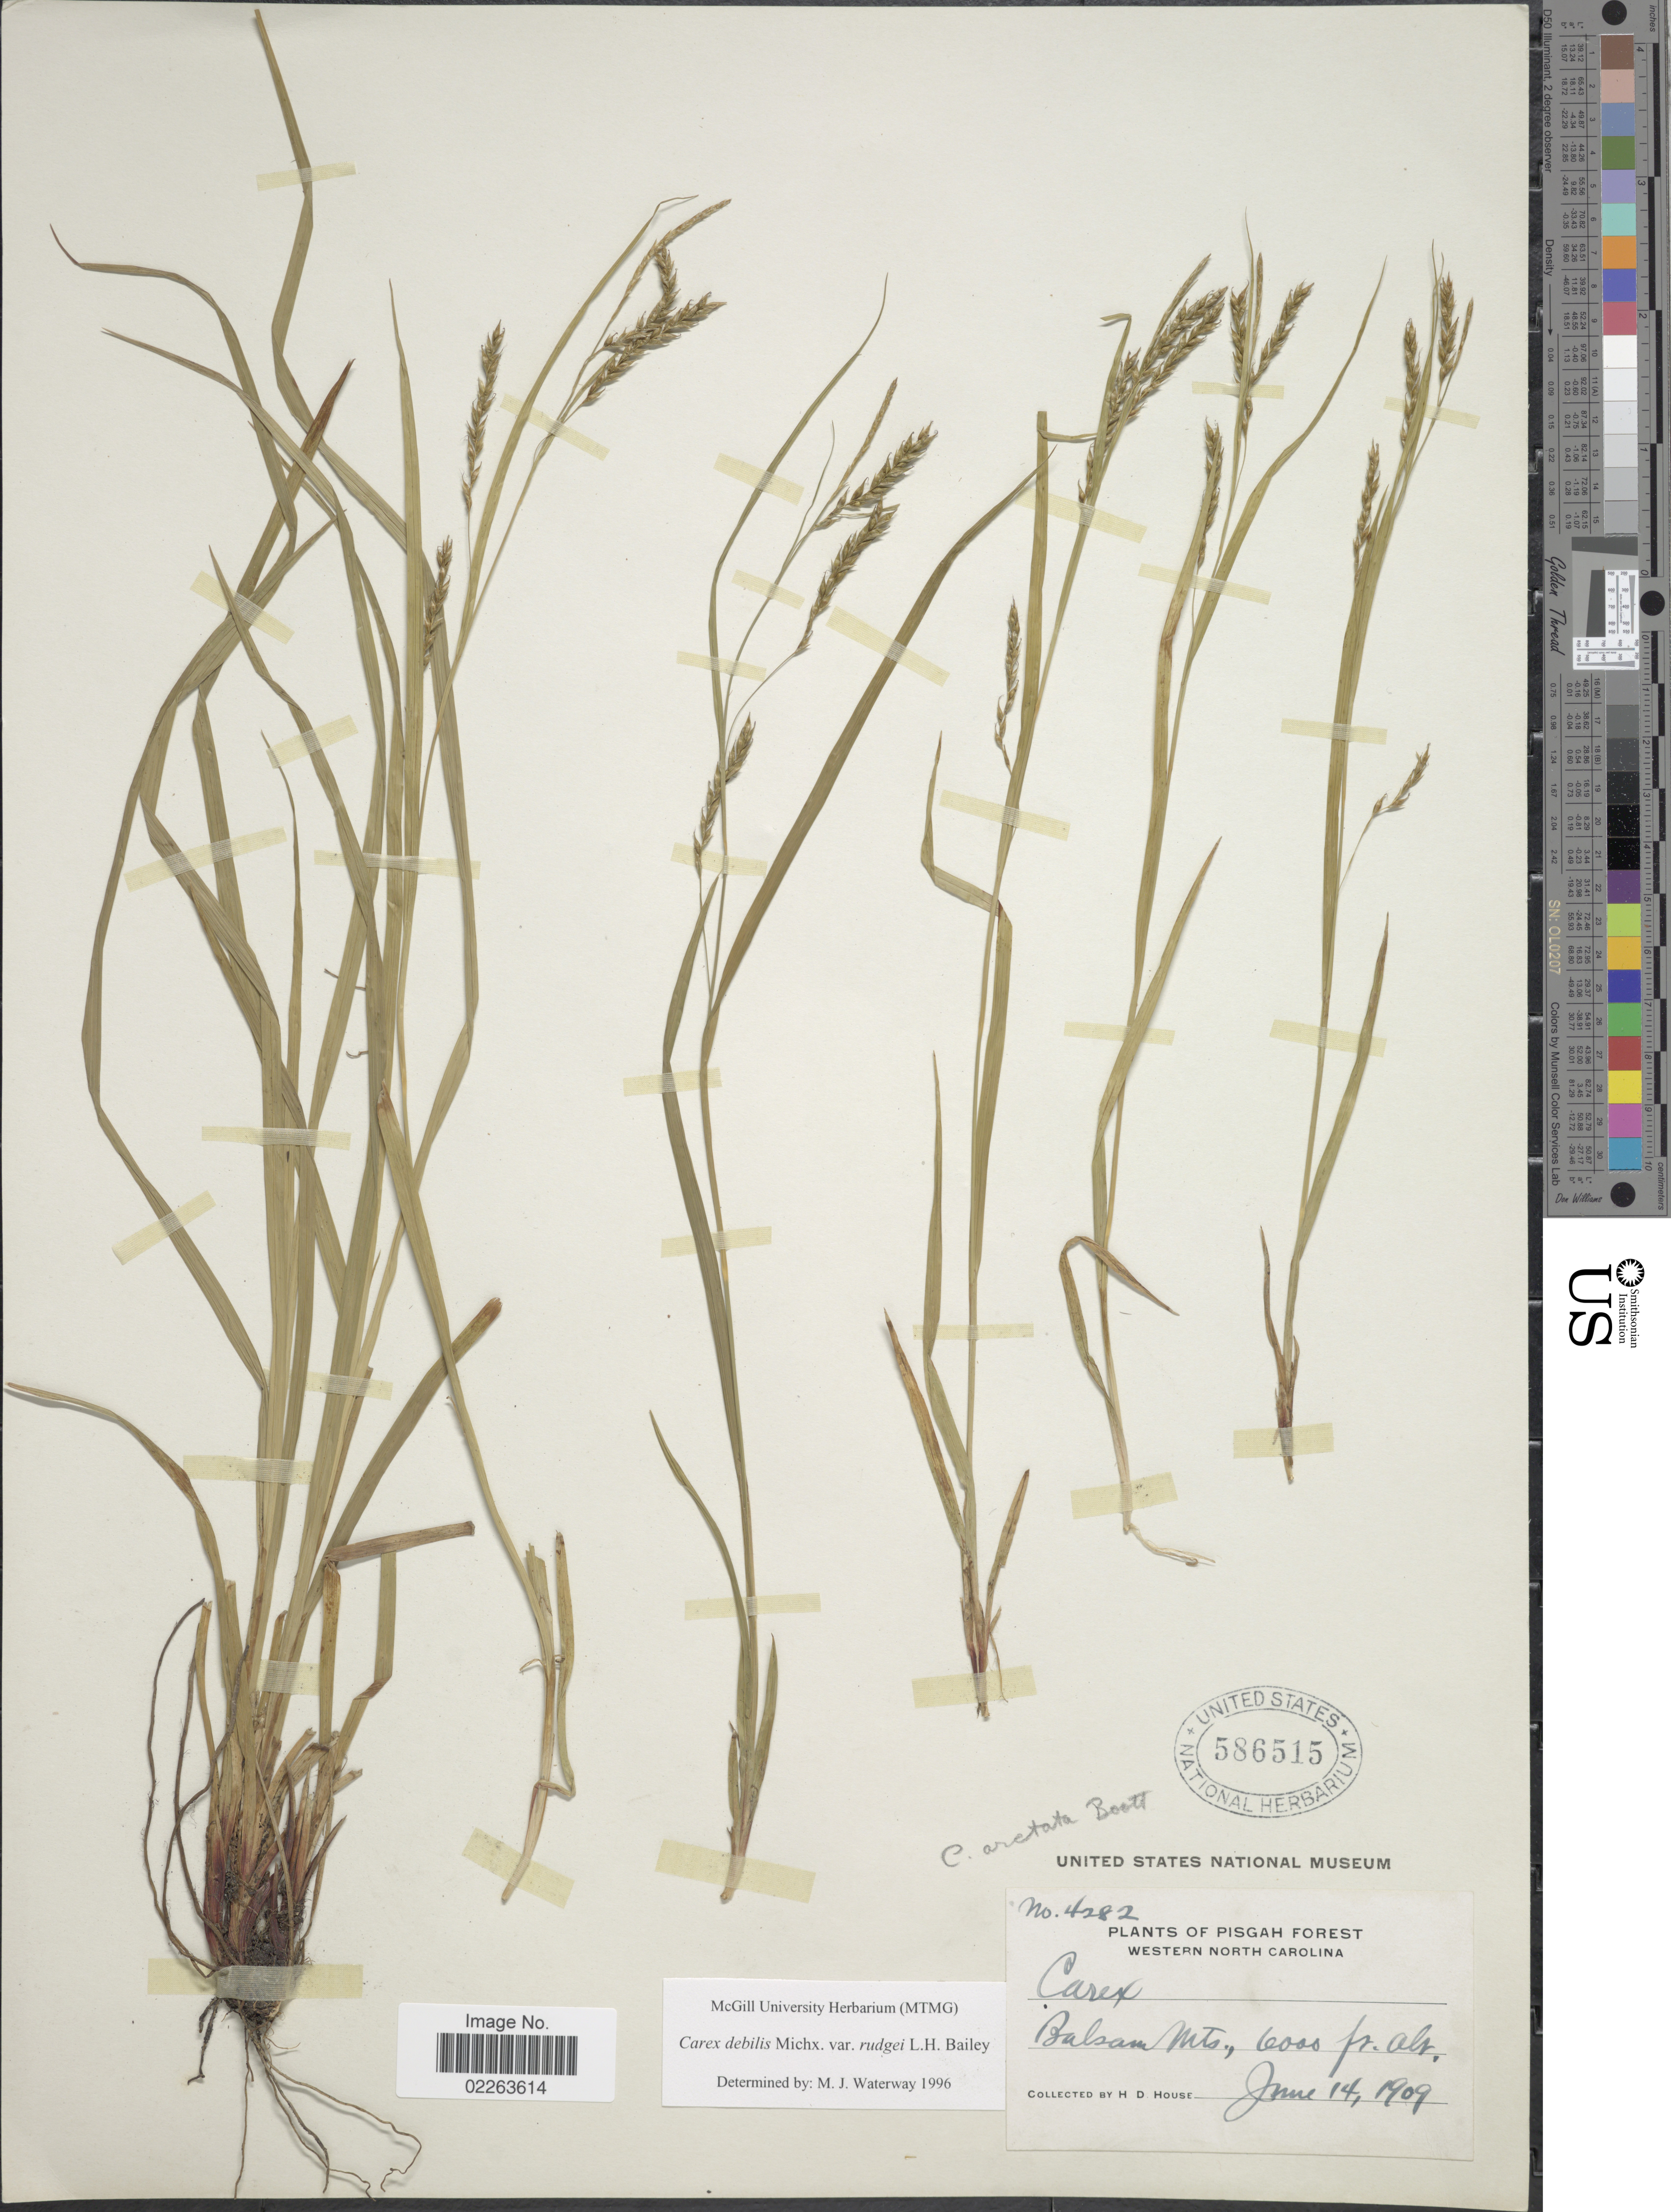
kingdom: Plantae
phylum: Tracheophyta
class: Liliopsida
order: Poales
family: Cyperaceae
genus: Carex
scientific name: Carex flexuosa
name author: Muhl. ex Willd.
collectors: H. D. House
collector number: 4282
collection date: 1909-06-14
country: United States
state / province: North Carolina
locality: Pisgah Forest. Western North Carolina. Balsam Mts.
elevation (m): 1829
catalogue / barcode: US 586515